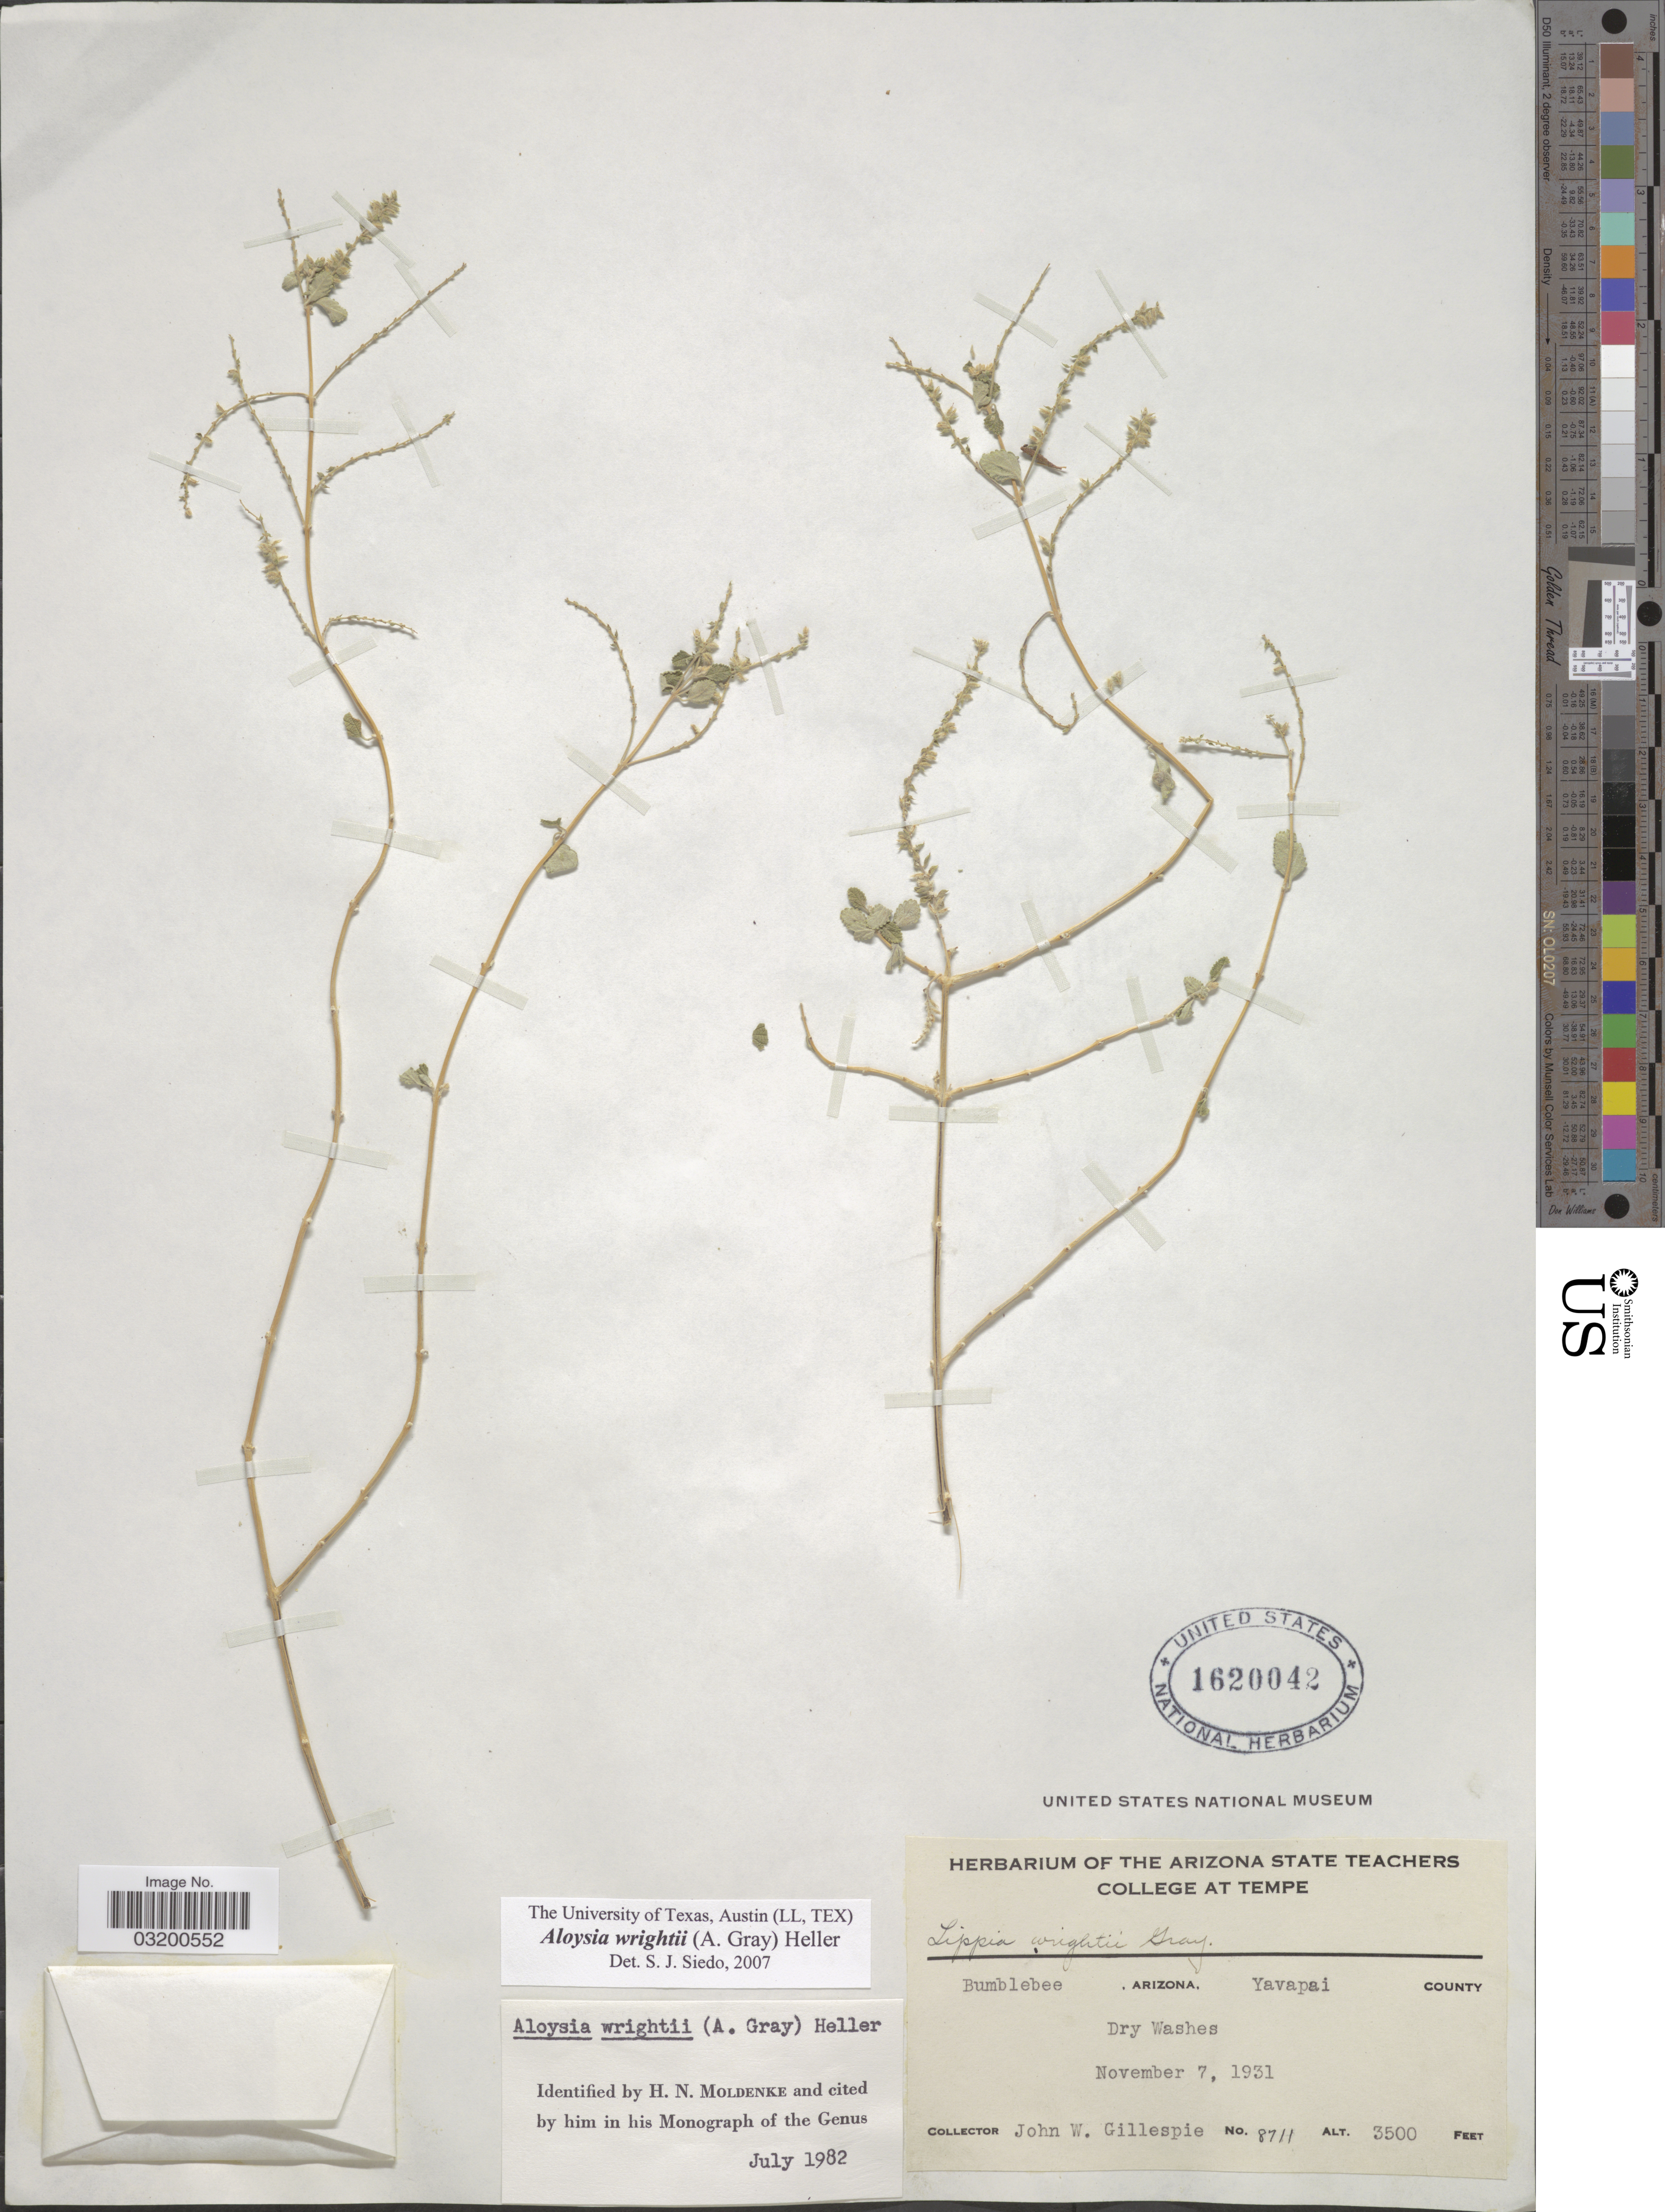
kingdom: Plantae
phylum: Tracheophyta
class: Magnoliopsida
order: Lamiales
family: Verbenaceae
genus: Aloysia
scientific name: Aloysia wrightii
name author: A. Heller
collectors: J. W. Gillespie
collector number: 8711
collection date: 1931-11-07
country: United States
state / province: Arizona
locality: Bumblebee, Arizona, Yavapai County.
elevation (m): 1067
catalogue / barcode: US 1620042